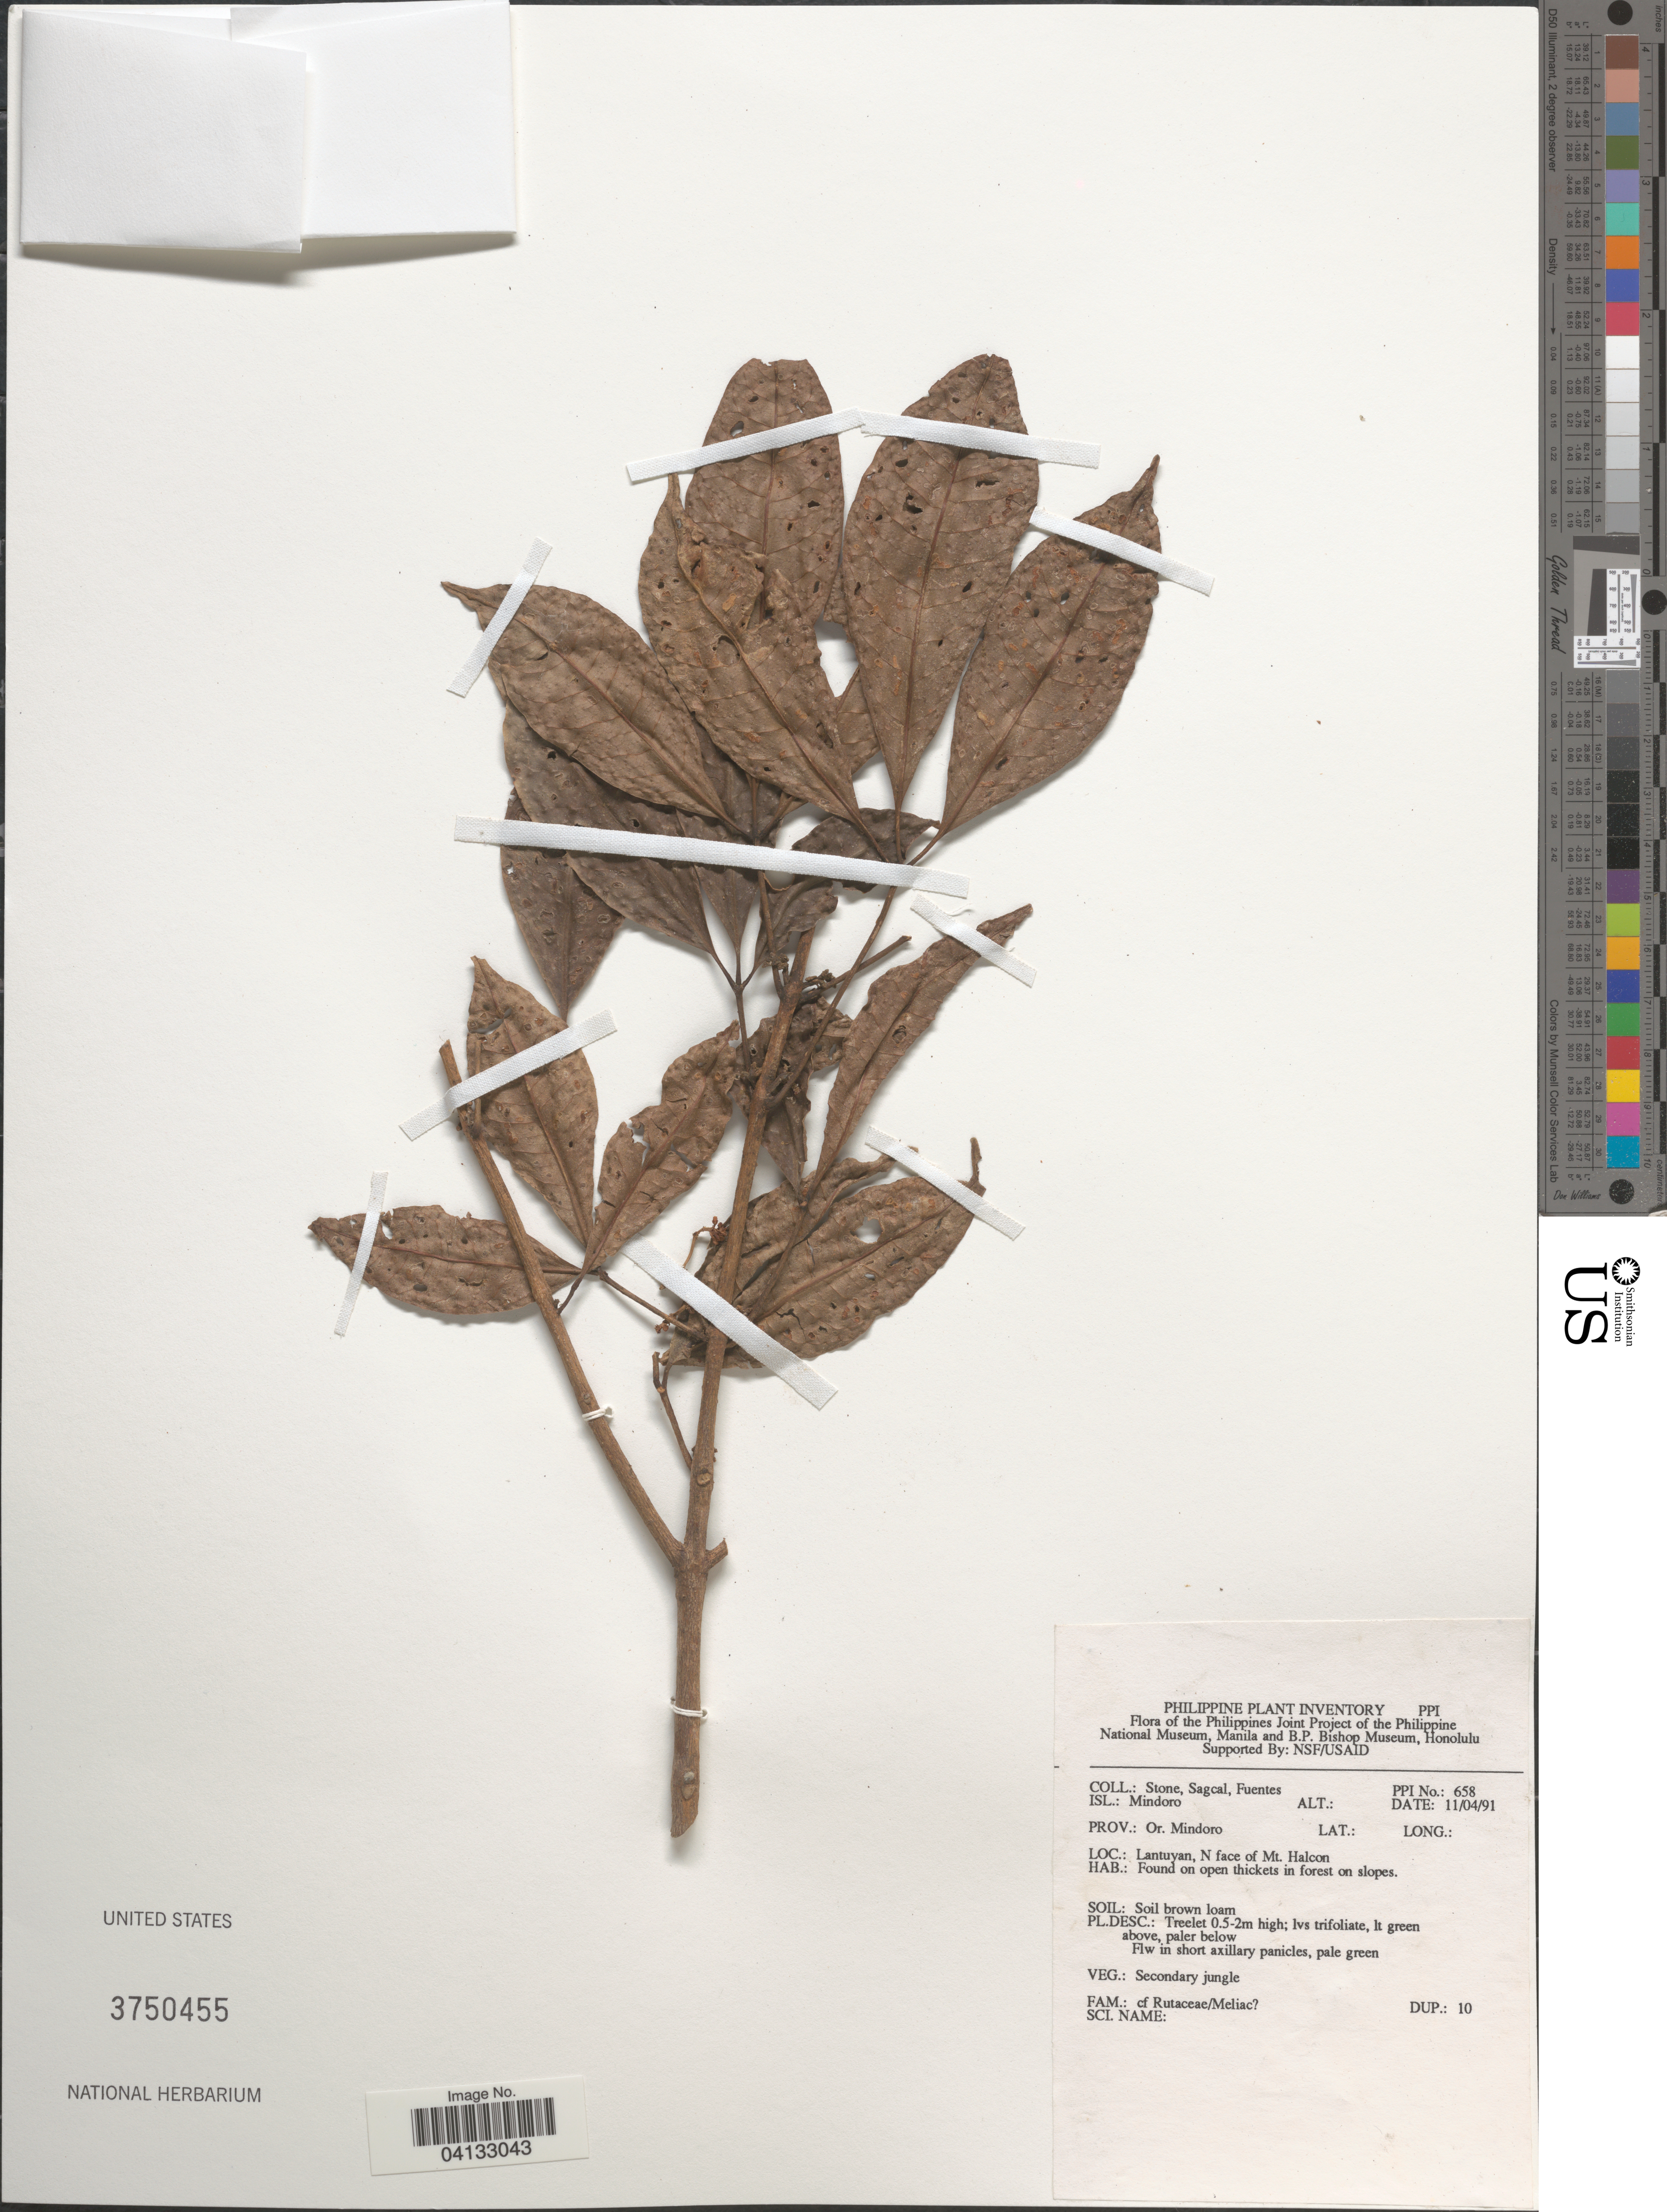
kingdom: Plantae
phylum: Tracheophyta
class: Magnoliopsida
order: Sapindales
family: Rutaceae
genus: Melicope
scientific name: Melicope sp.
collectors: -. Stone, E. Sagcal & -. Fuentes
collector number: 658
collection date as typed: Transcribed d/m/y: 11/4/91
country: Philippines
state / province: Mimaropa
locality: Isl.: Mindoro. Prov.: Or. Mindoro. Lantuyan, N face of Mt. Halcon.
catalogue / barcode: US 3750455